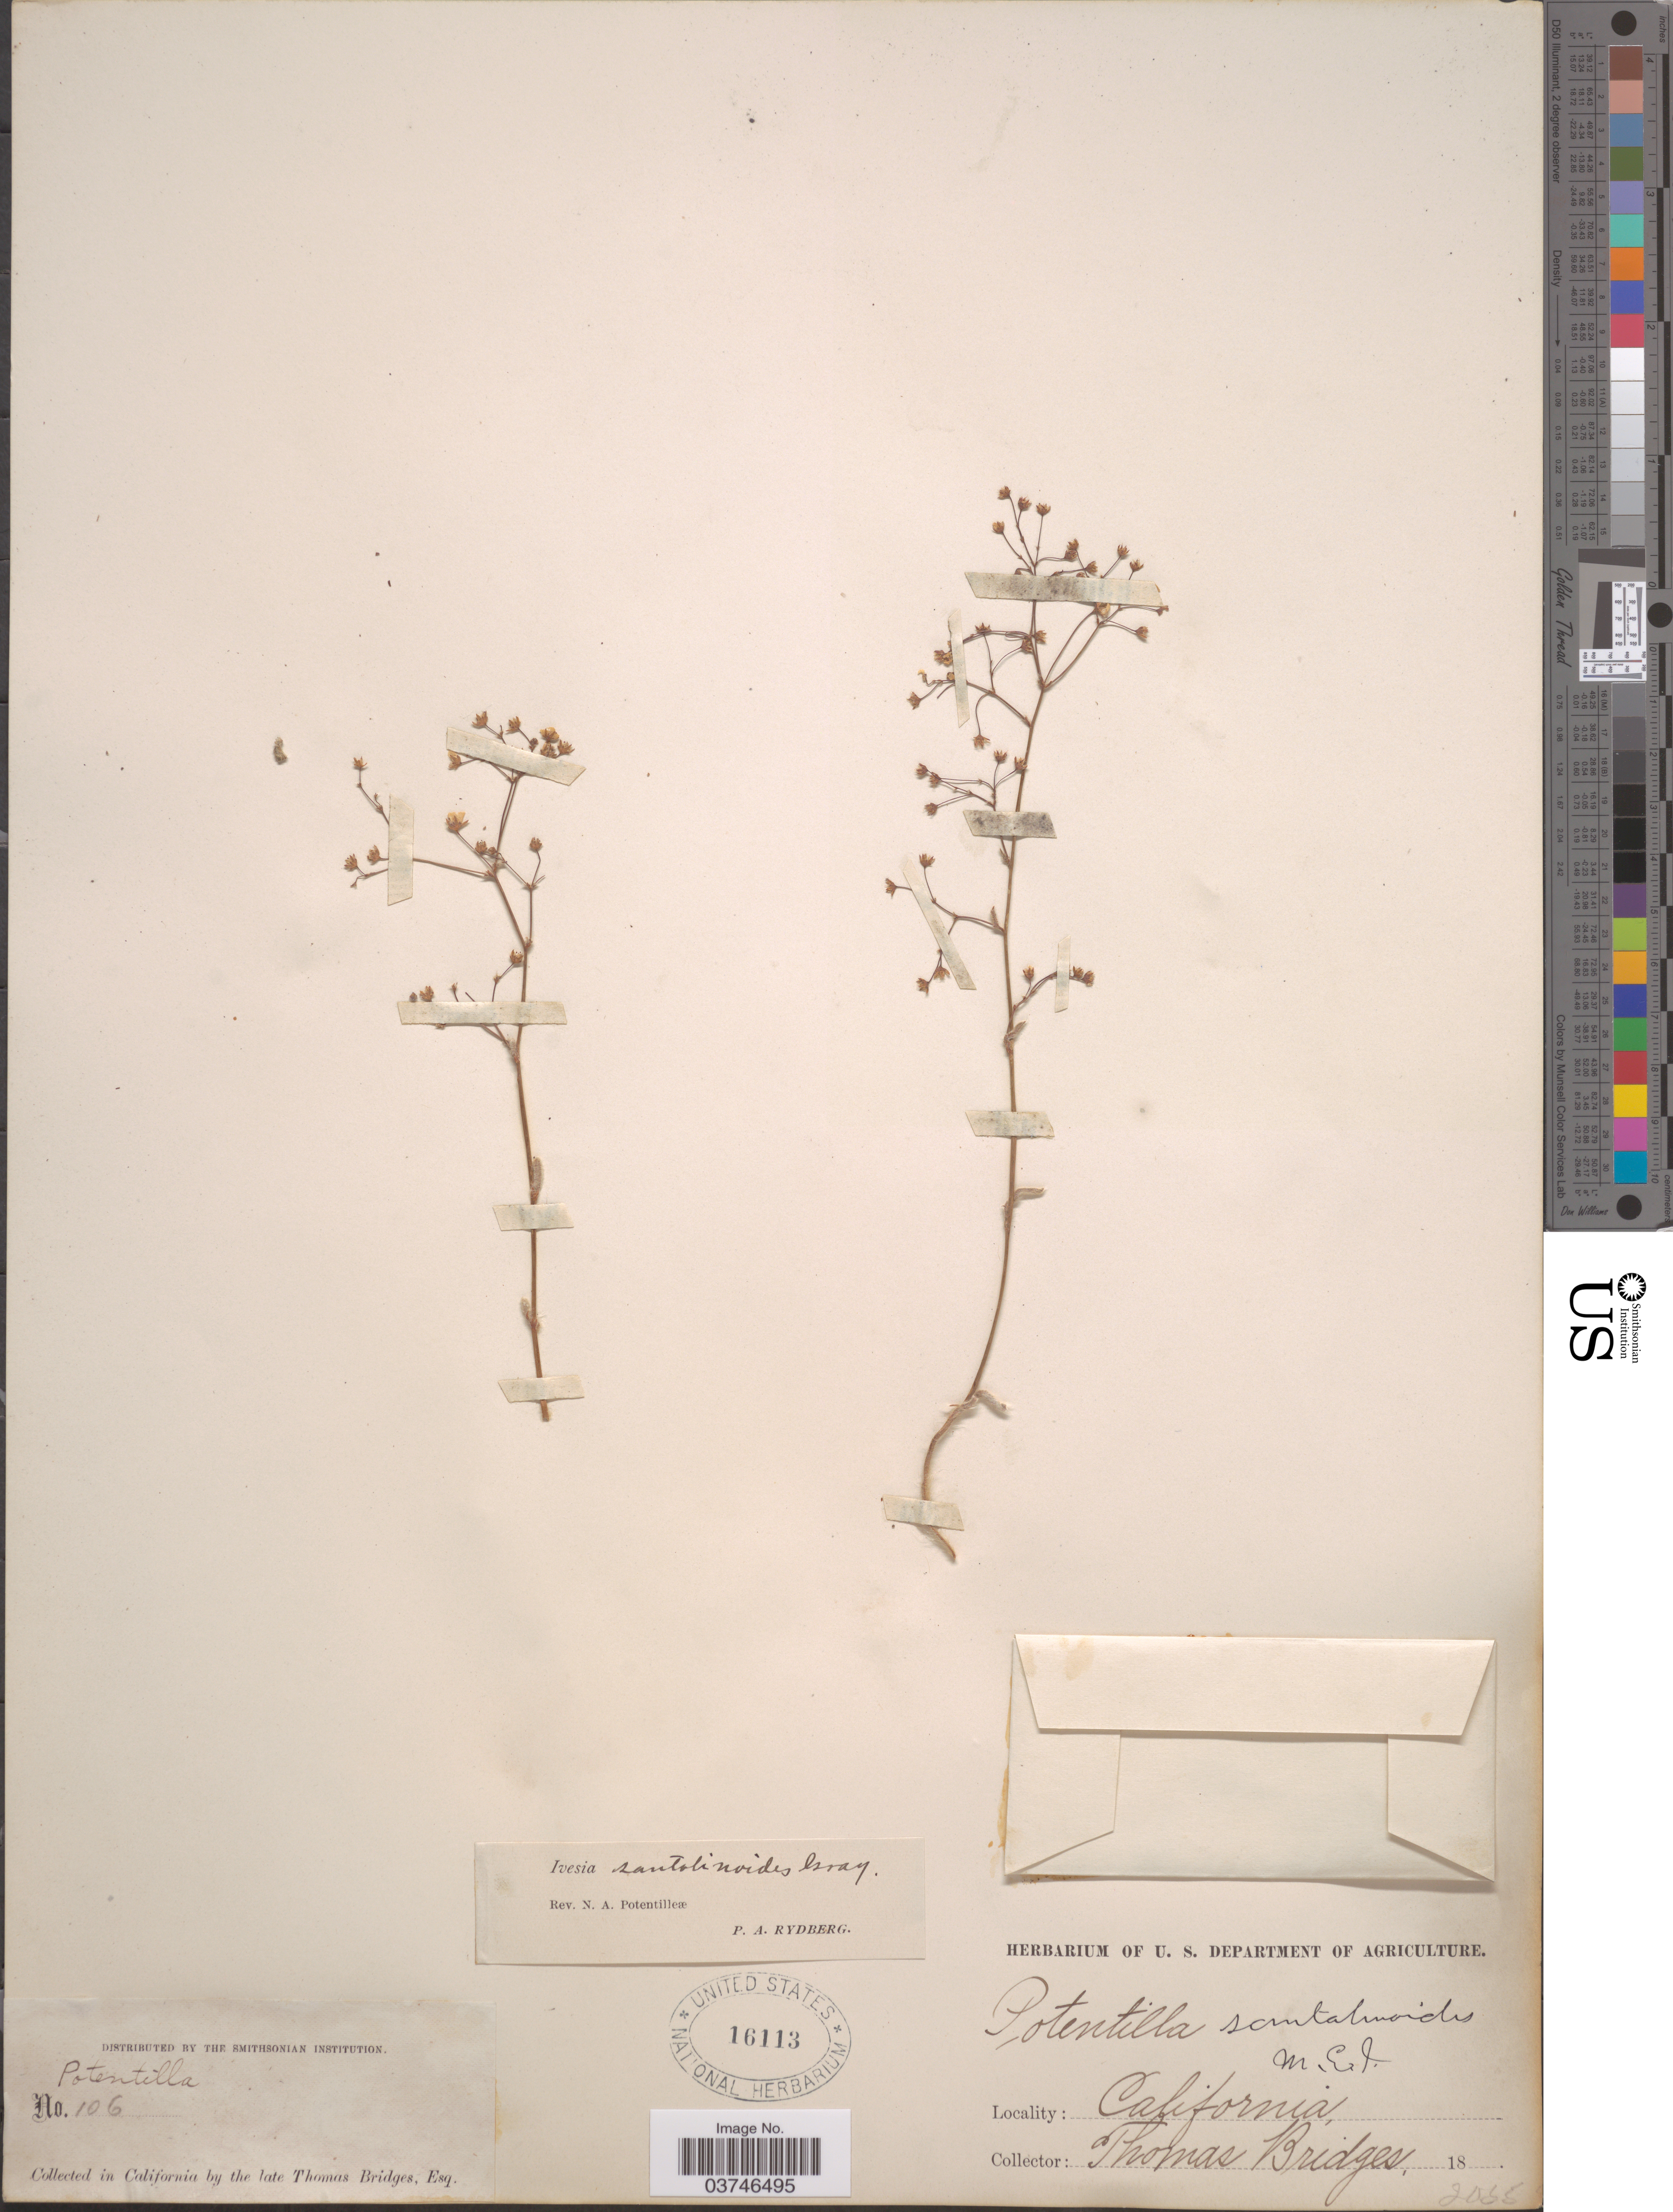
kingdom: Plantae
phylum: Tracheophyta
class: Magnoliopsida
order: Rosales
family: Rosaceae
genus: Potentilla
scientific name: Potentilla santalinoides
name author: (A. Gray) Greene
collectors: T. Bridges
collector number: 106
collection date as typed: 18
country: United States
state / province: California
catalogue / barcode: US 16113